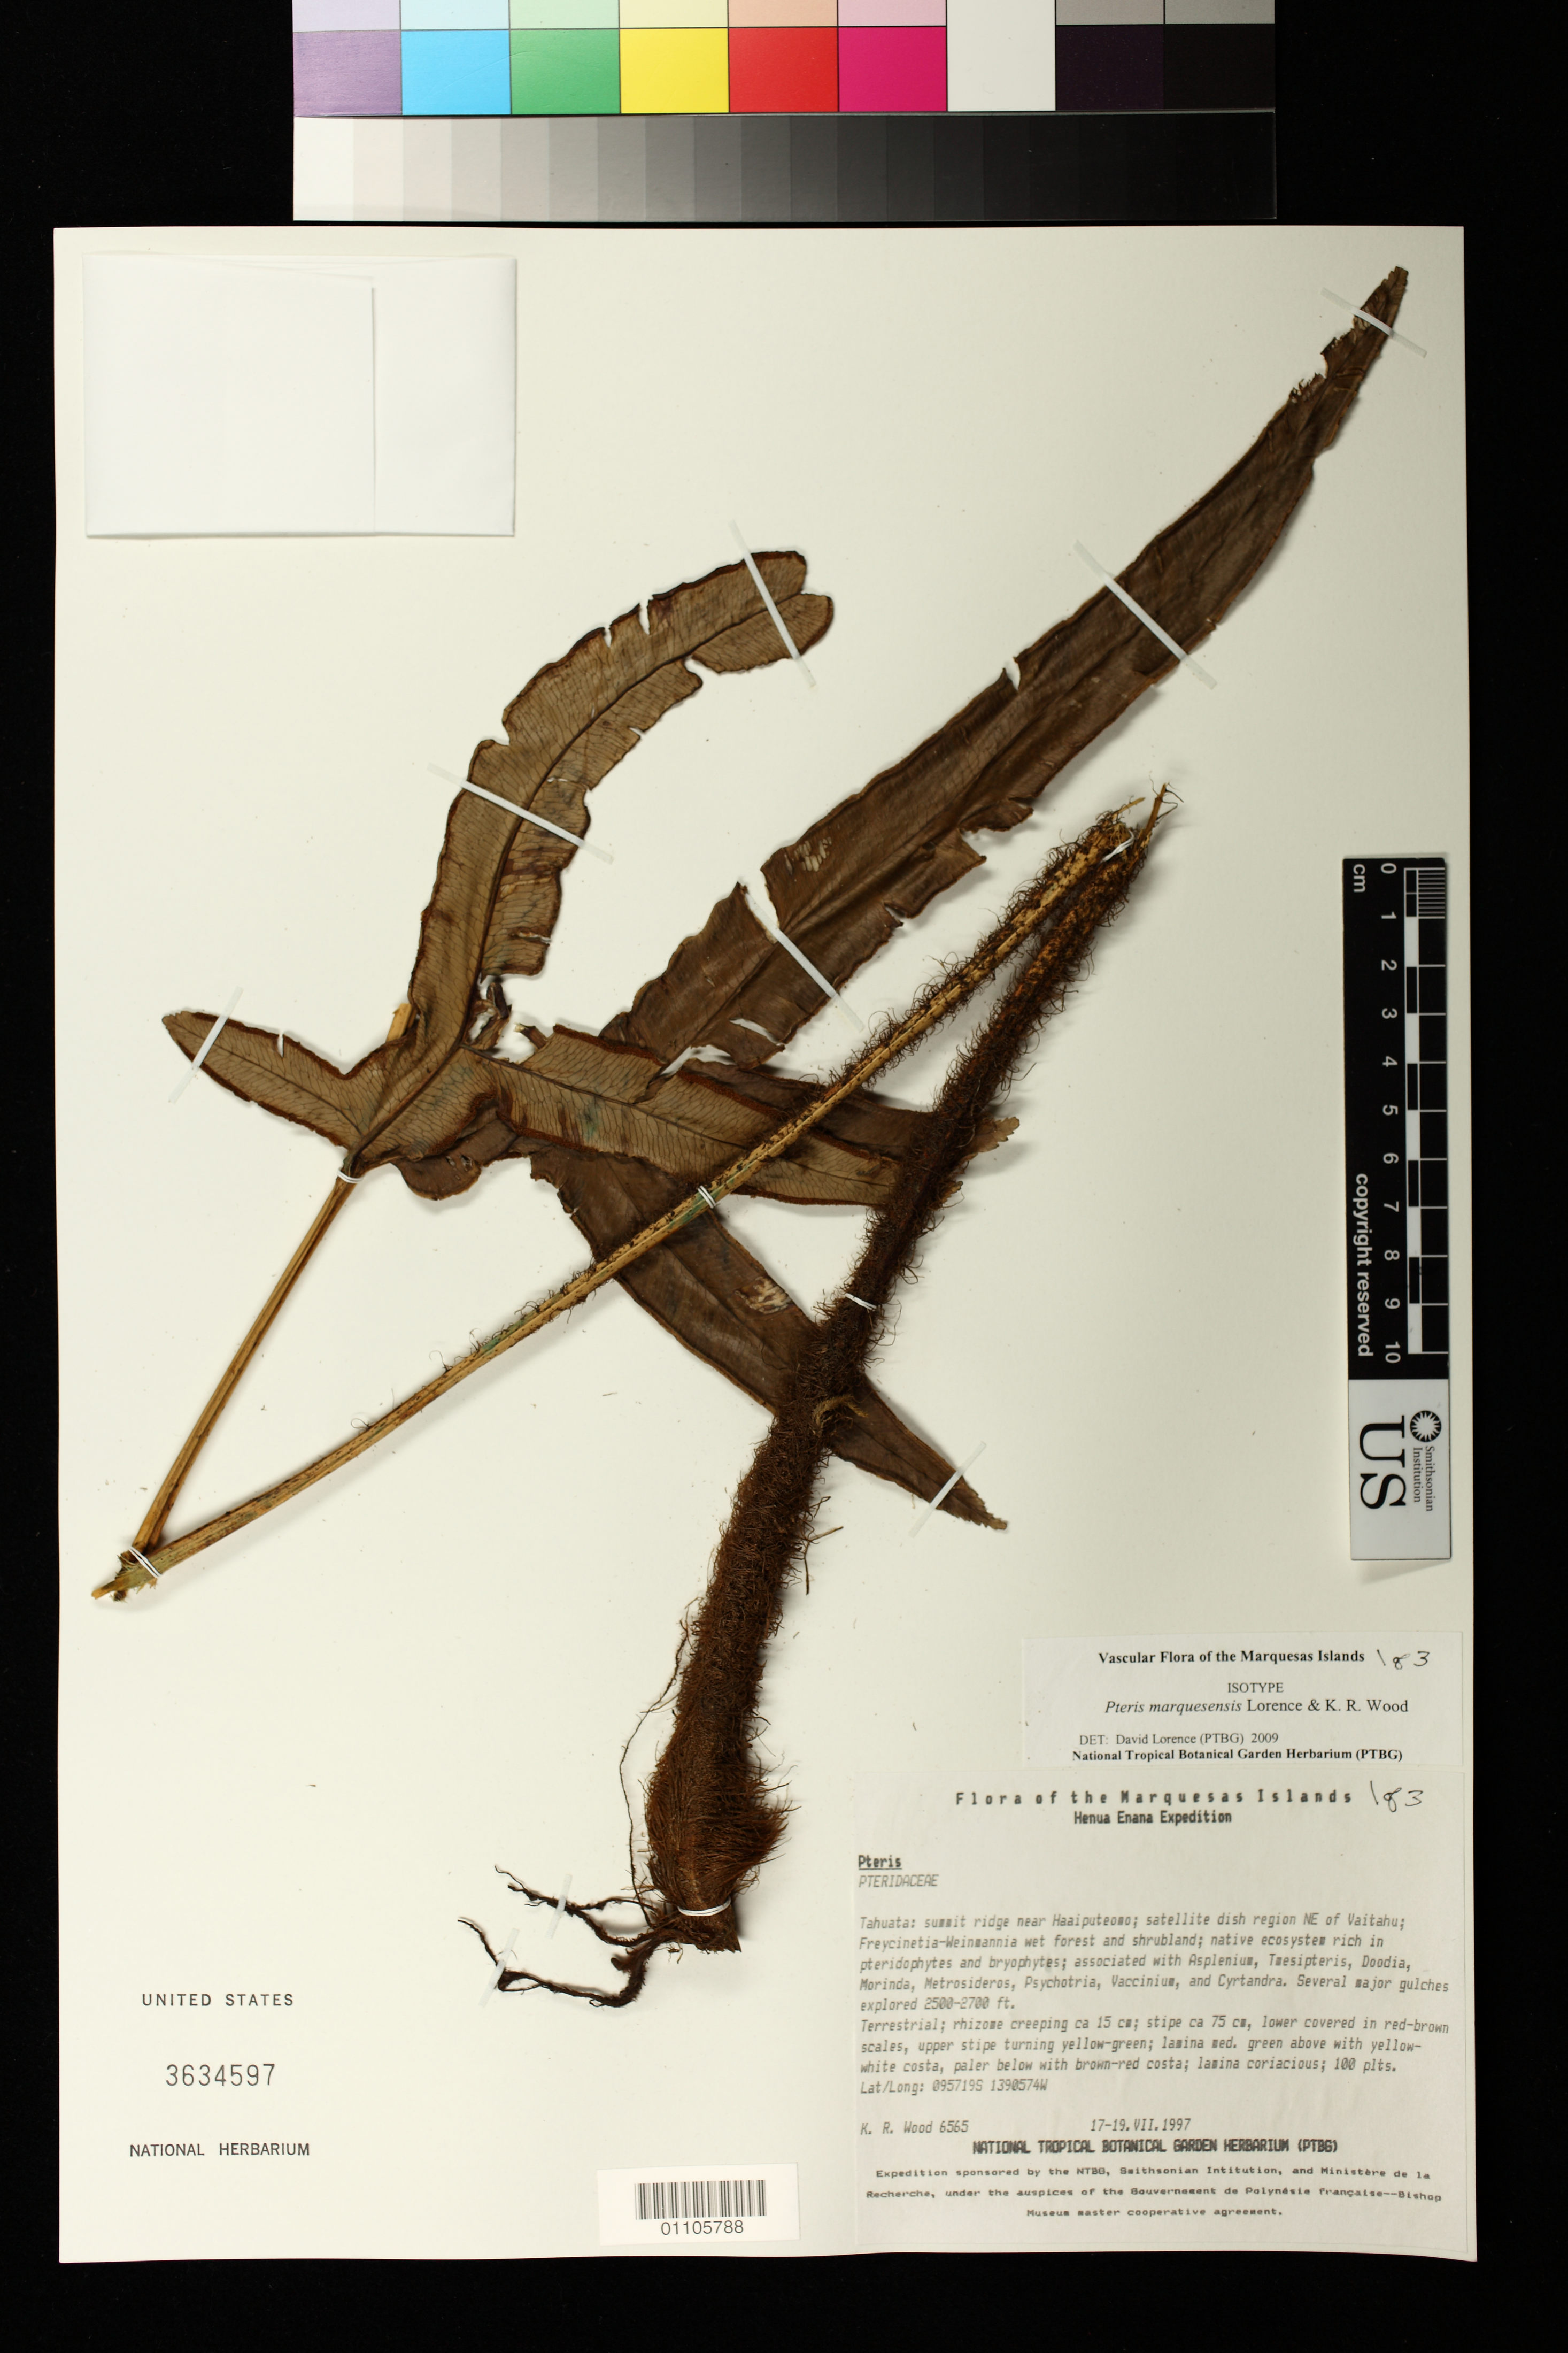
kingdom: Plantae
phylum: Tracheophyta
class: Polypodiopsida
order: Polypodiales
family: Pteridaceae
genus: Pteris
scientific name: Pteris marquesensis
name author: Lorence & K.R. Wood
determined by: Lorence, David H., (PTBG), National Tropical Botanical Garden (UNITED STATES)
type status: Isotype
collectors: K. R. Wood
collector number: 6565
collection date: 1997-07-17/1997-07-19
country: French Polynesia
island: Tahuata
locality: Tahuata: summit ridge near Haaiputeomo, satellite dish region NE of Vaitahu (lat/long recorded as: lat=09:57:19:S long=139:05:74:W)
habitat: In Freycinetia-Weinmannia wet forest and shrubland; native ecosystem rich in pteridophtes and bryophytes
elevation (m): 762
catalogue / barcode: US 3634597